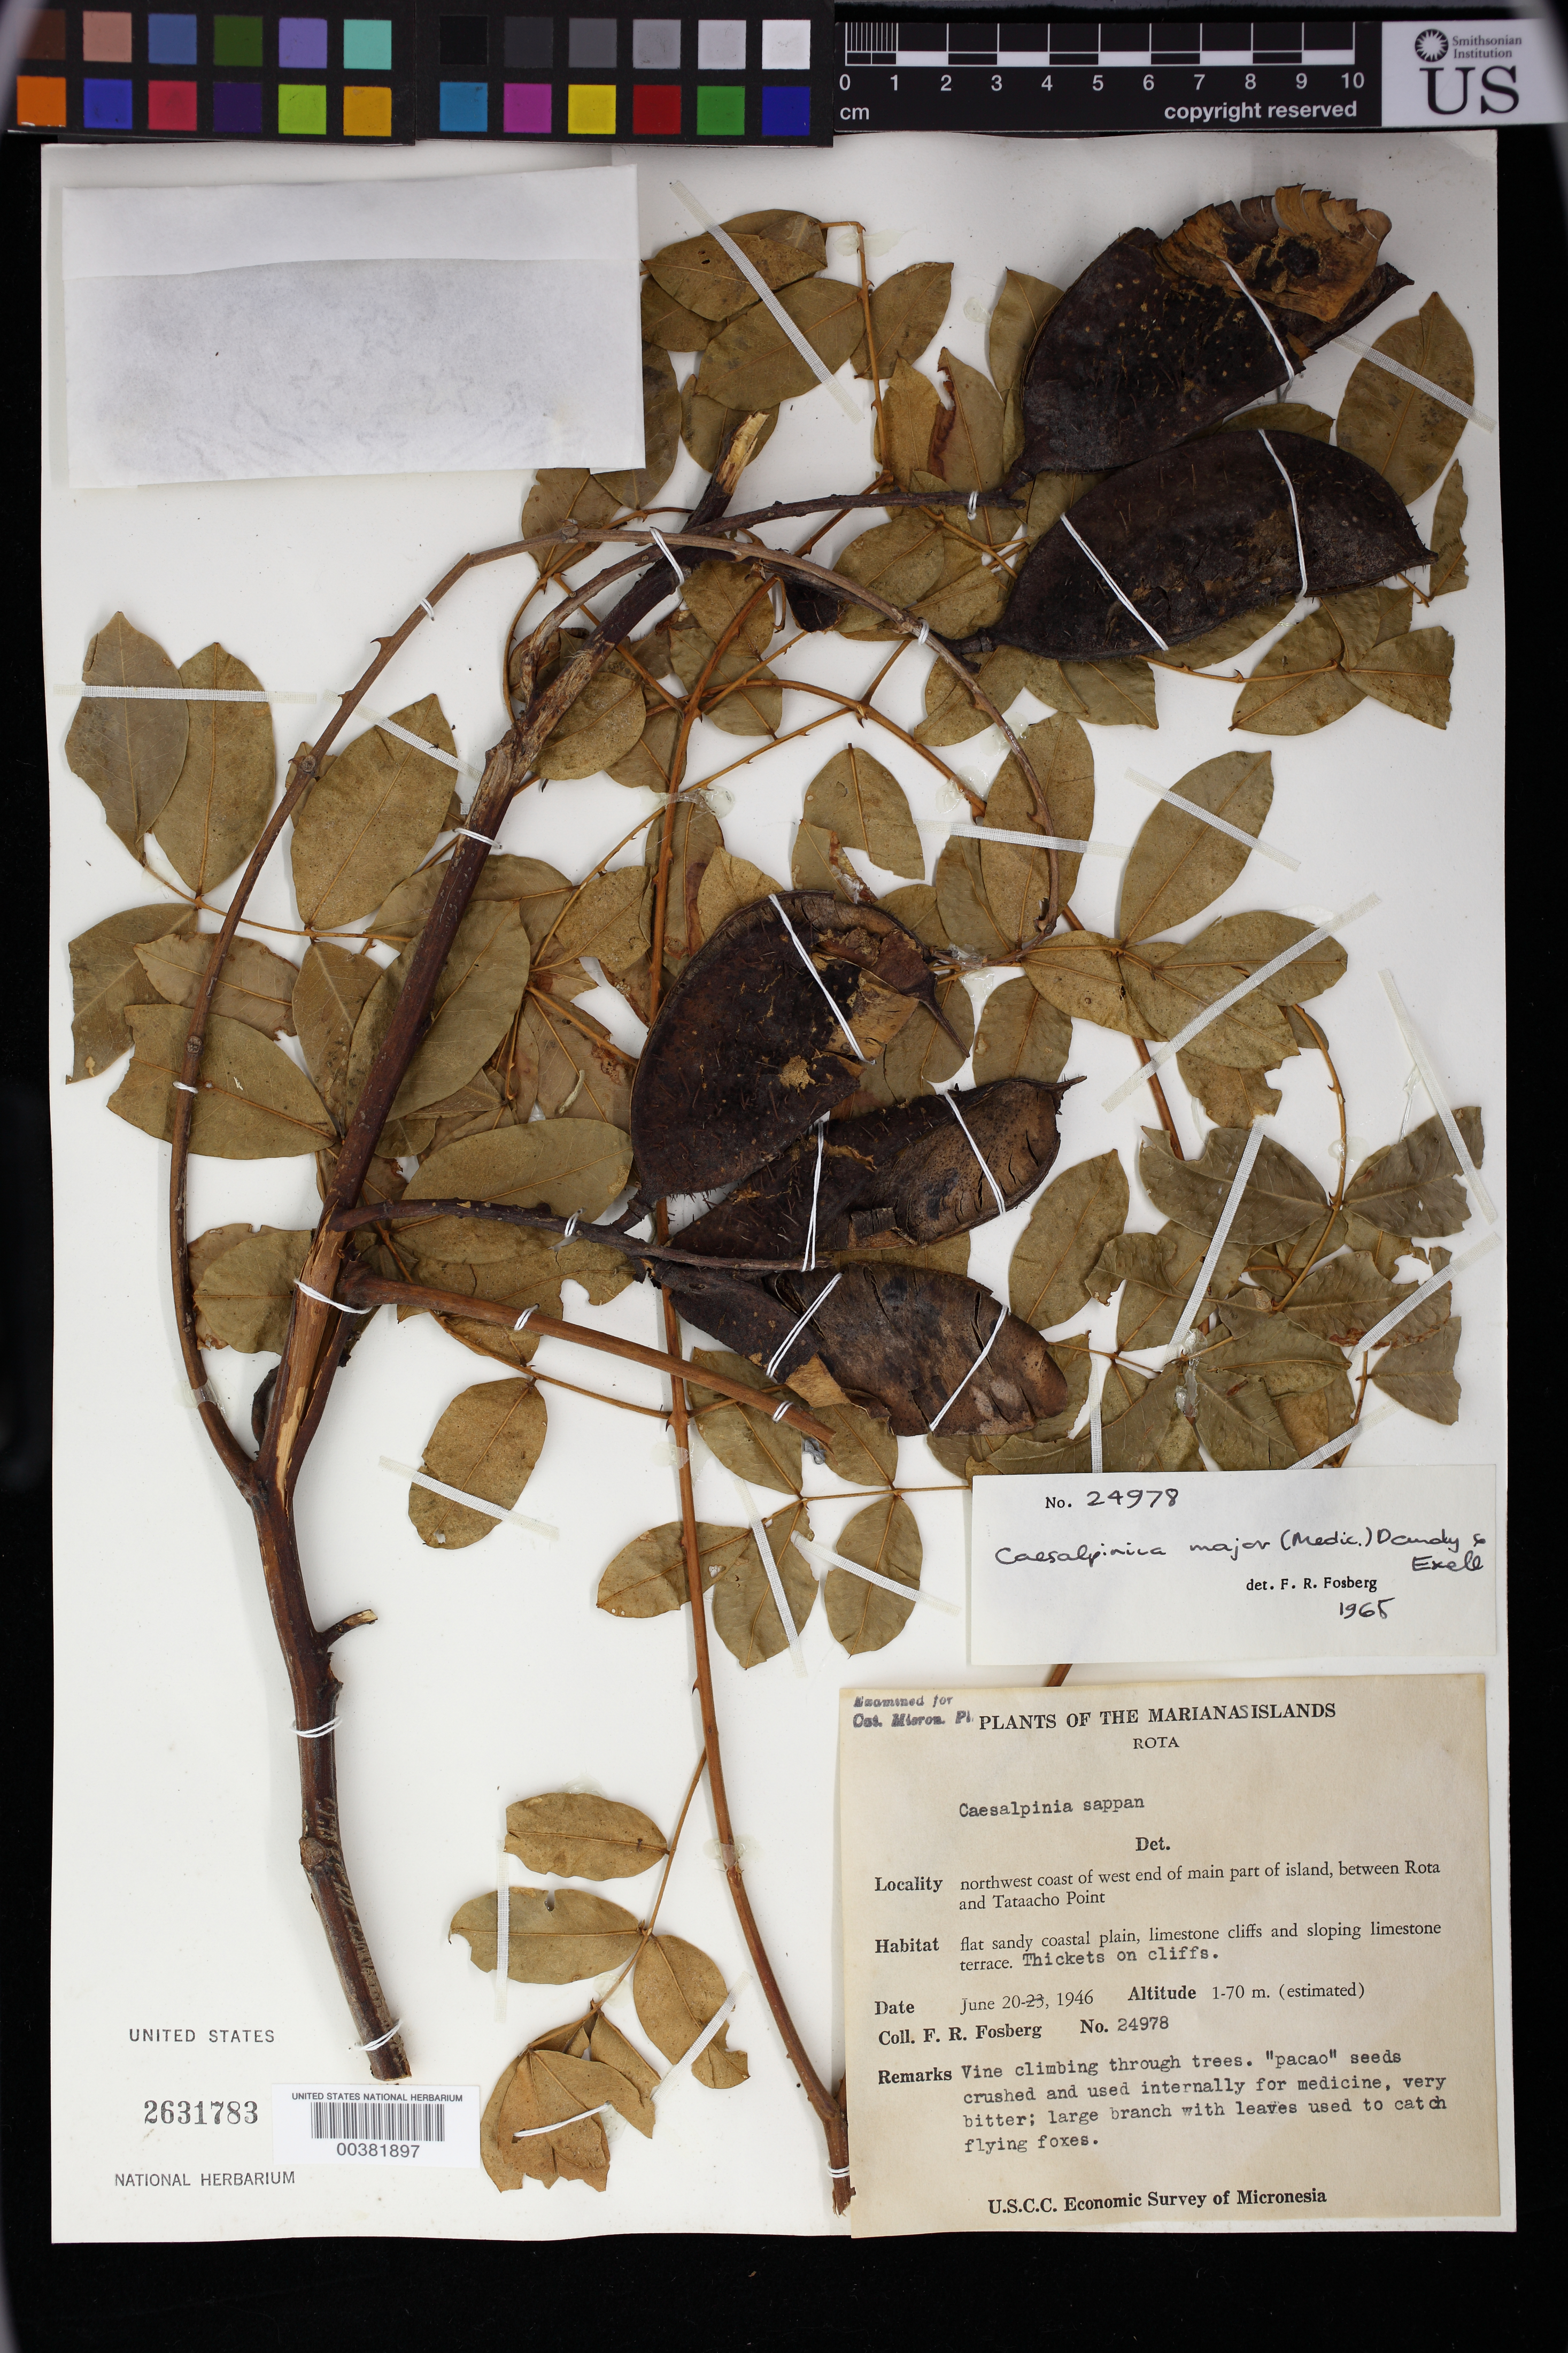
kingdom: Plantae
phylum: Tracheophyta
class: Magnoliopsida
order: Fabales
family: Fabaceae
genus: Guilandina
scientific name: Guilandina major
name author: (Medik.) Small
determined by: Wagner, W. L., (BOT), Smithsonian Institution - National Museum of Natural History (UNITED STATES)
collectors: F. R. Fosberg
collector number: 24978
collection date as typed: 20 Jun 1946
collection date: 1946-06-20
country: Northern Mariana Islands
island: Rota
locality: Nw coast of w end of main part of island between rota and tataacho point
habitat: Thickets on cliffs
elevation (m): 1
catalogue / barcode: US 2631783